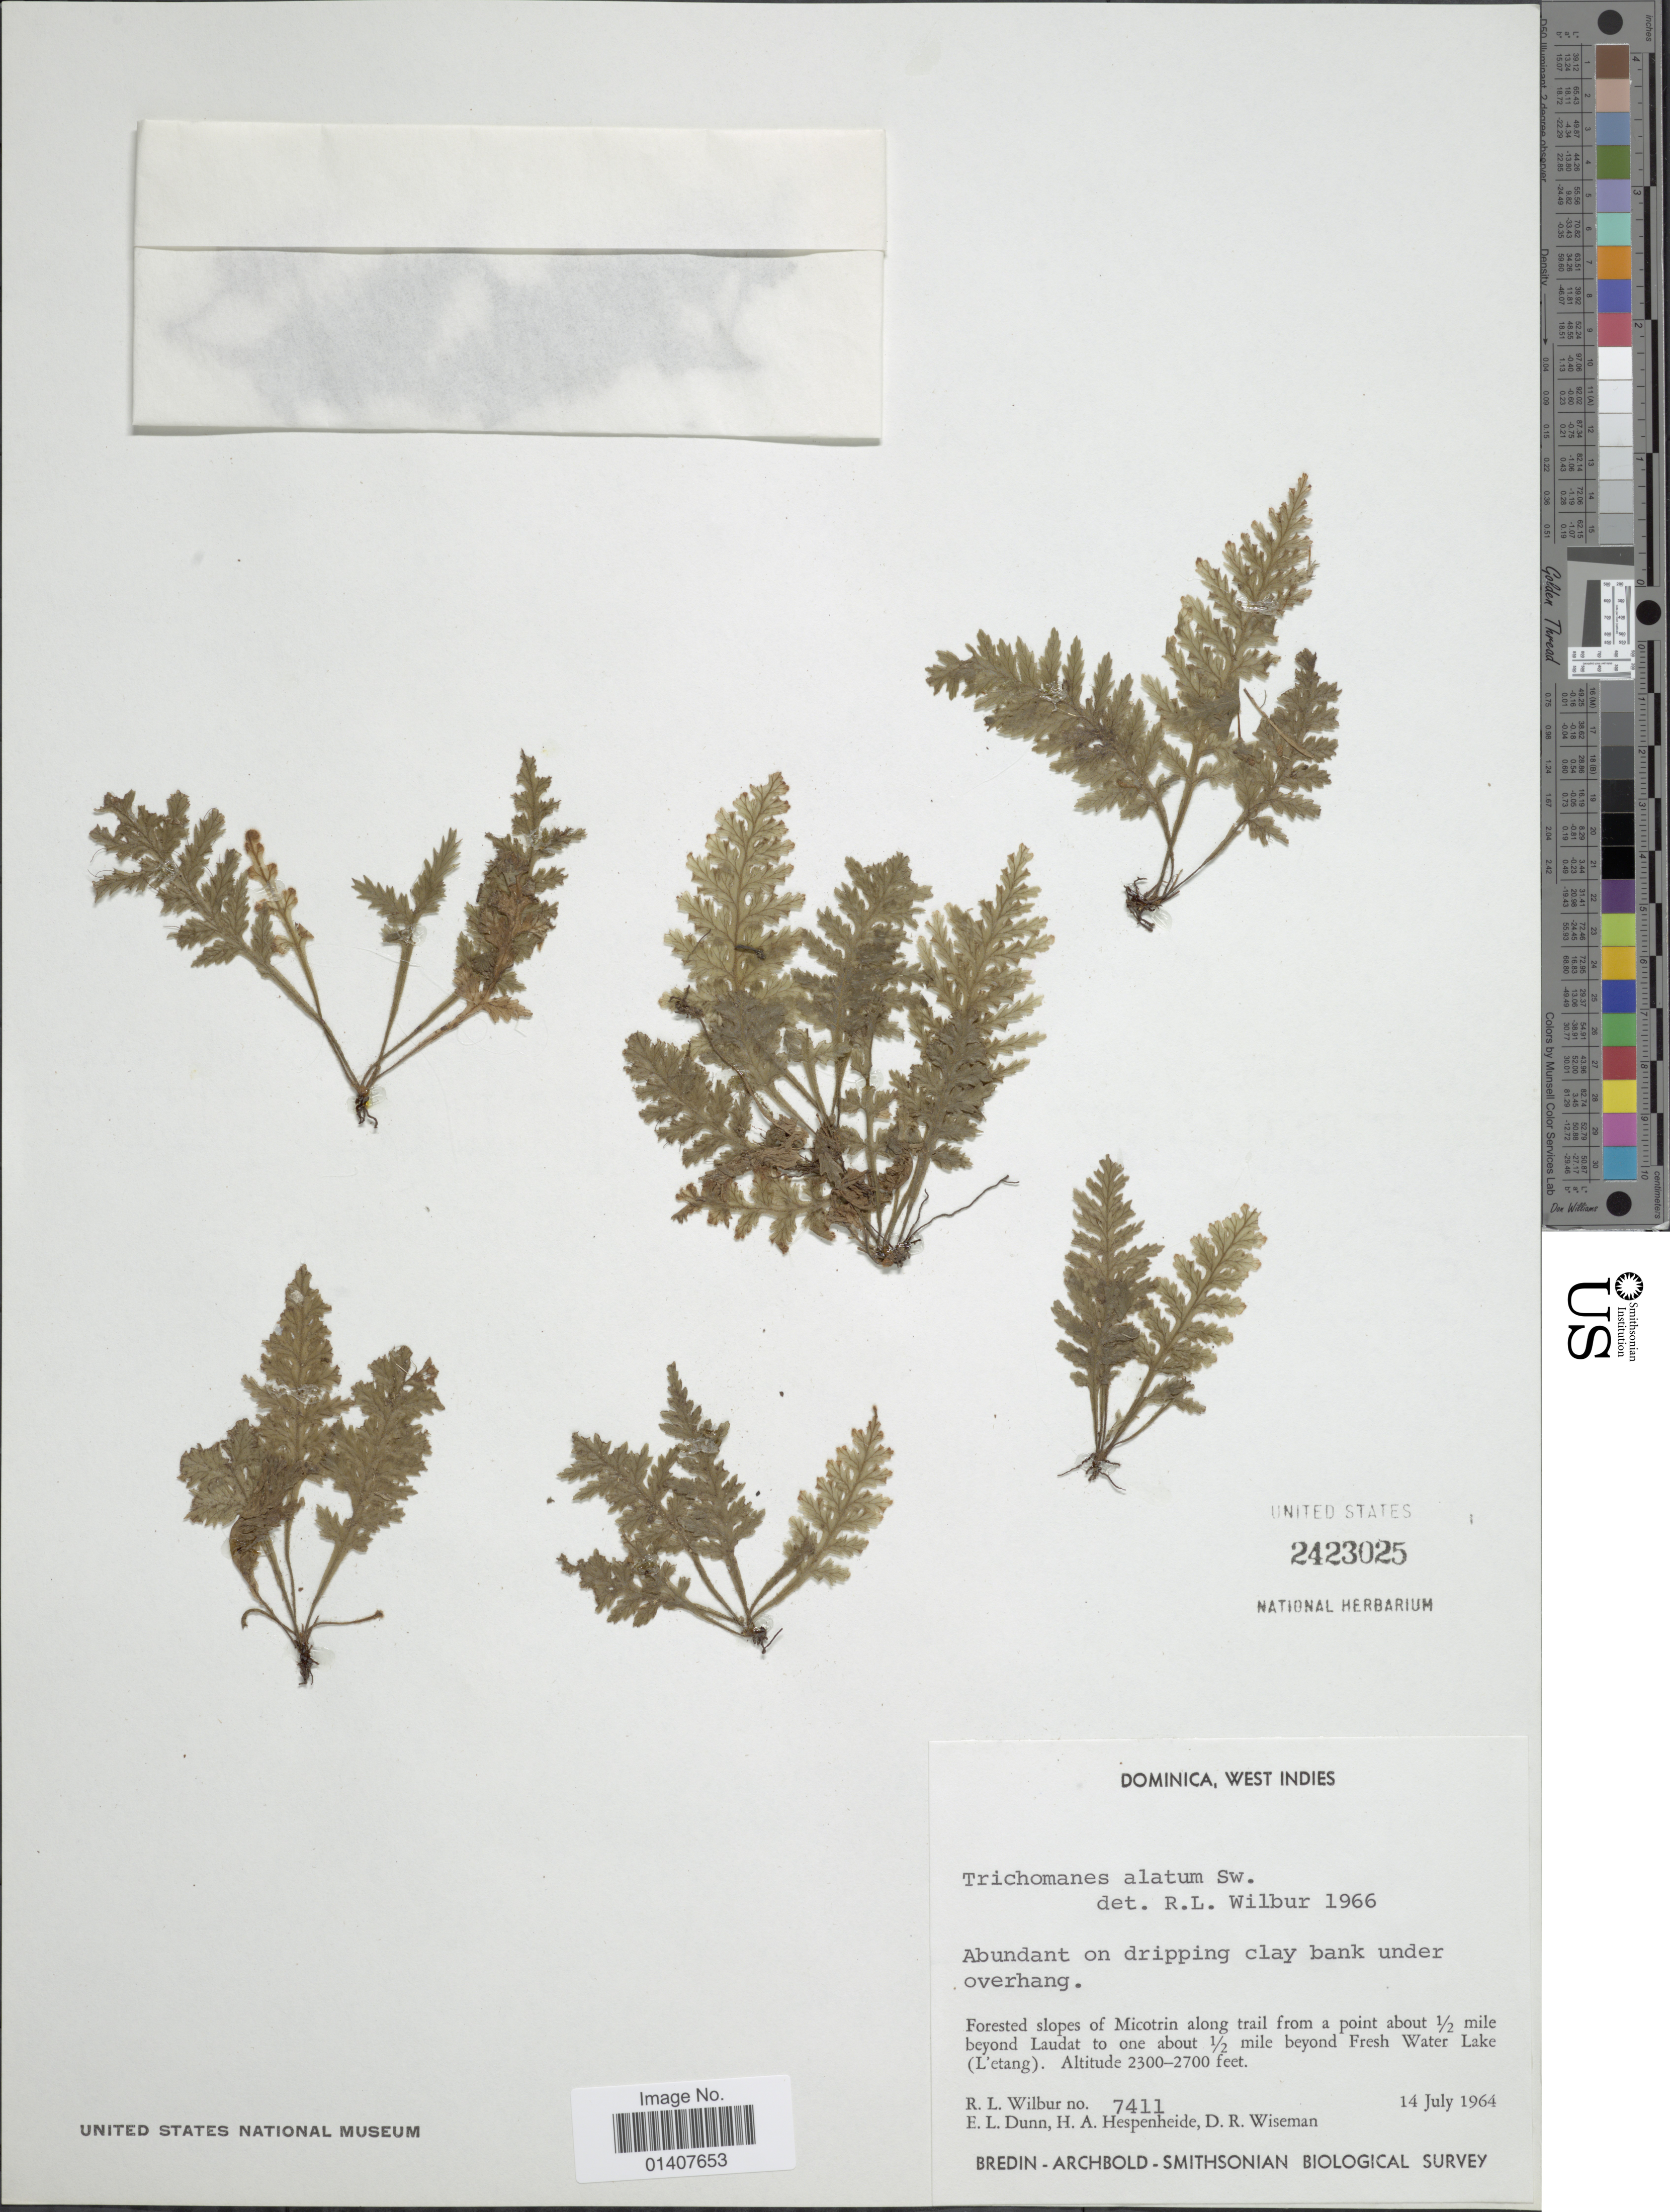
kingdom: Plantae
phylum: Tracheophyta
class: Polypodiopsida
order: Hymenophyllales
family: Hymenophyllaceae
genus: Trichomanes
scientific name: Trichomanes alatum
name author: Sw.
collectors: R. L. Wilbur, E. Dunn, H. A. Hespenheide & D. R. Wiseman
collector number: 7411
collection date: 1964-07-14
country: Dominica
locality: Dominica West Indies, Forested slopes of Micotrin along trail from a point about 1/2 mile beyond Laudat to one about 1/2 mile beyond Fresh Water lake (L'Etang)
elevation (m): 701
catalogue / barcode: US 2423025